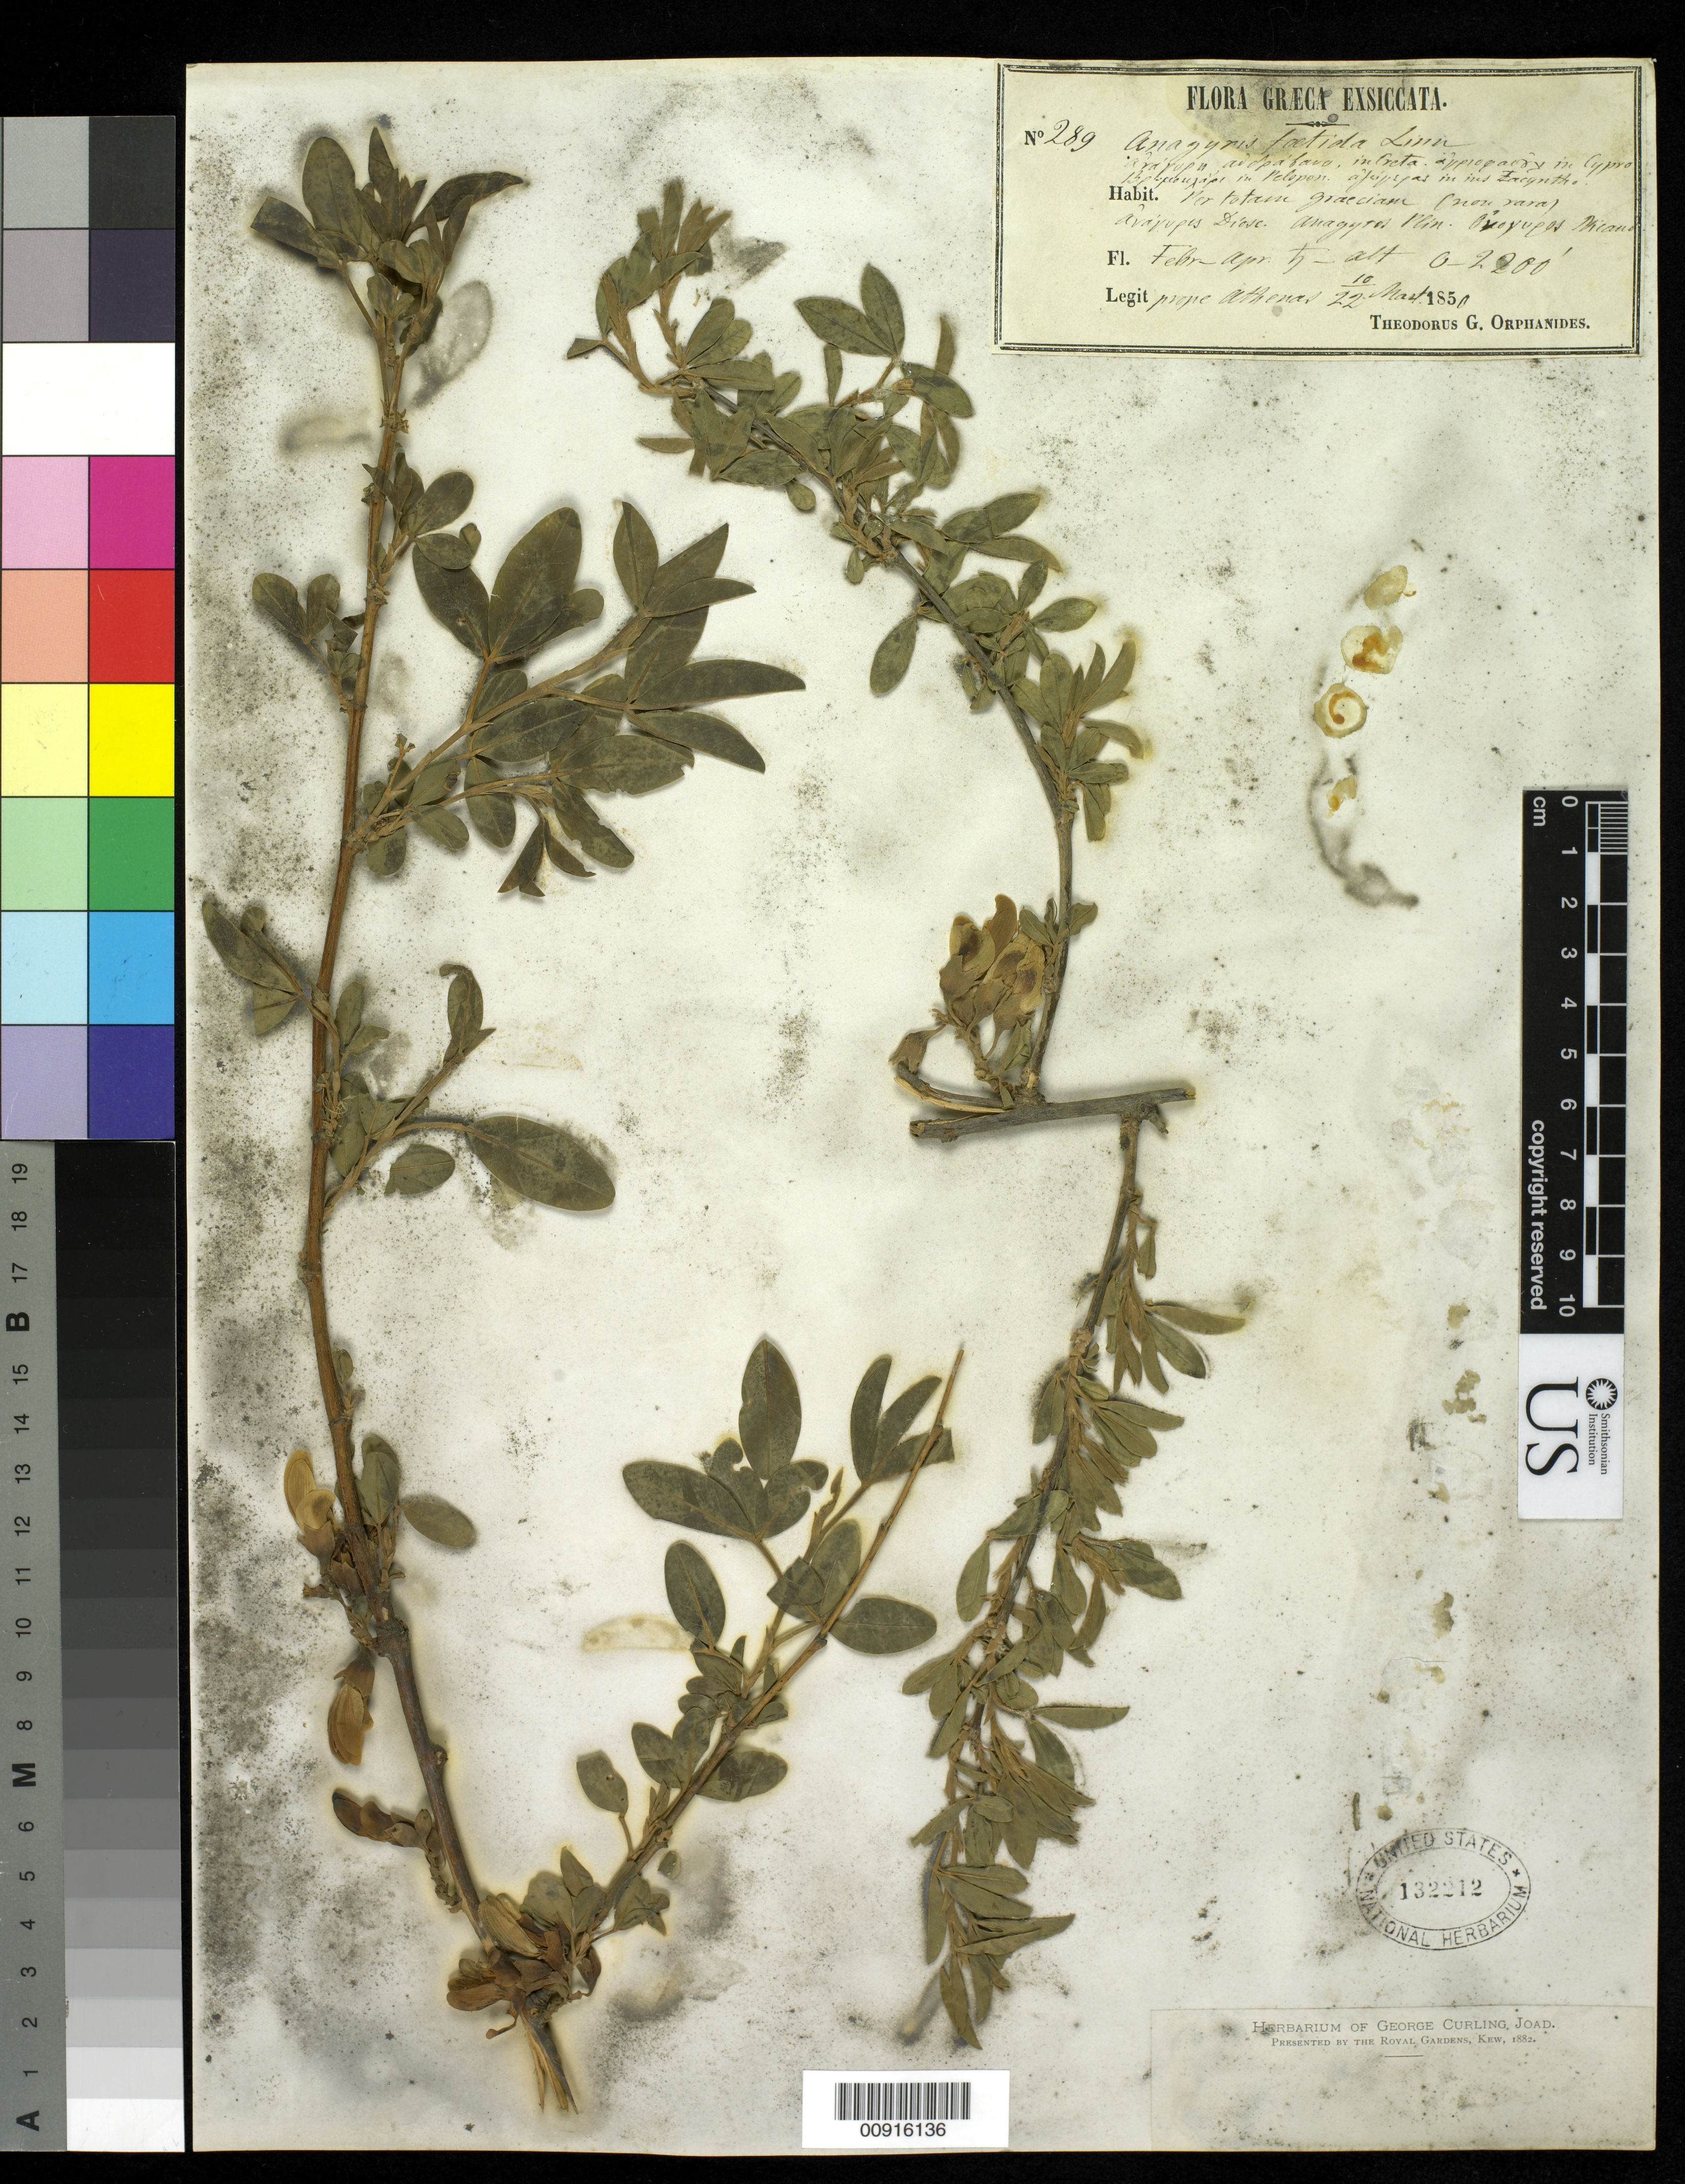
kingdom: Plantae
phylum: Tracheophyta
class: Magnoliopsida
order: Fabales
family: Fabaceae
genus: Anagyris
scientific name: Anagyris foetida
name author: L.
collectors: T. G. Orphanides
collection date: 1850-05-10/1850-05-22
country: Greece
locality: near Athens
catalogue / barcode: US 132212